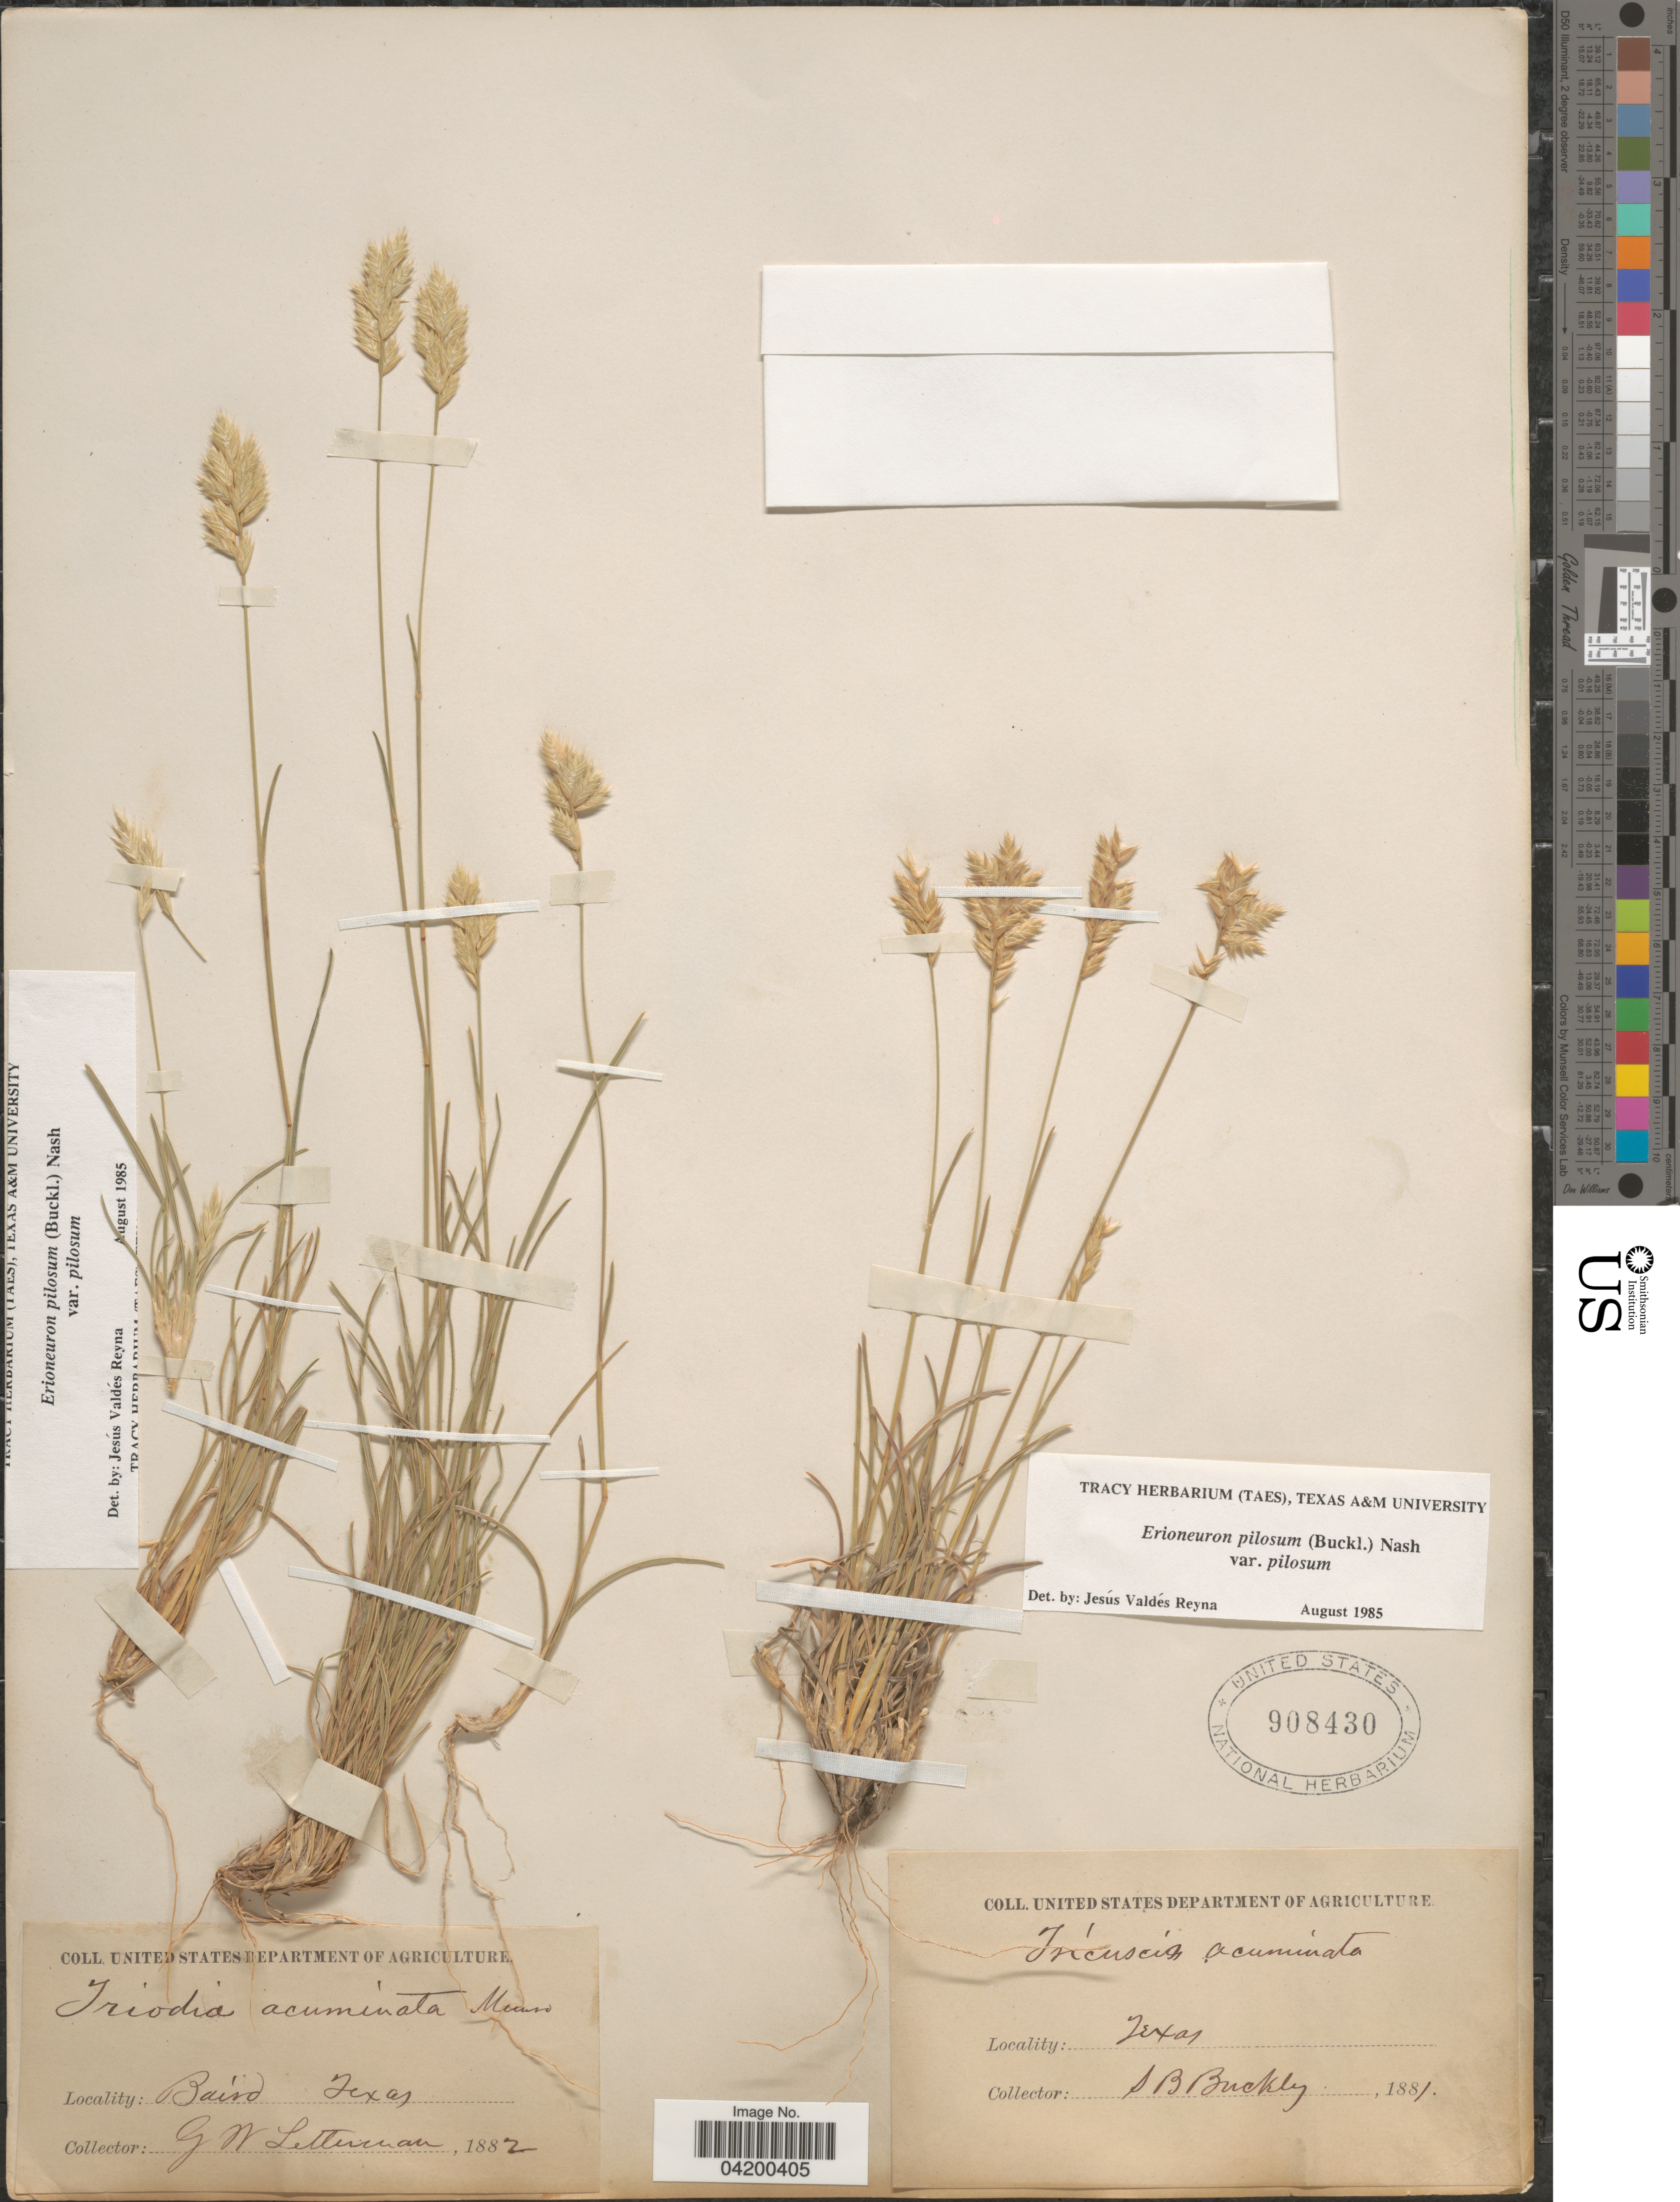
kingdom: Plantae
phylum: Tracheophyta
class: Liliopsida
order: Poales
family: Poaceae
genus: Erioneuron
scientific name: Erioneuron pilosum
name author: (Buckley) Nash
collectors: G. W. Letterman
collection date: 1882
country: United States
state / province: Texas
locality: Baird.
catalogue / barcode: US 908430